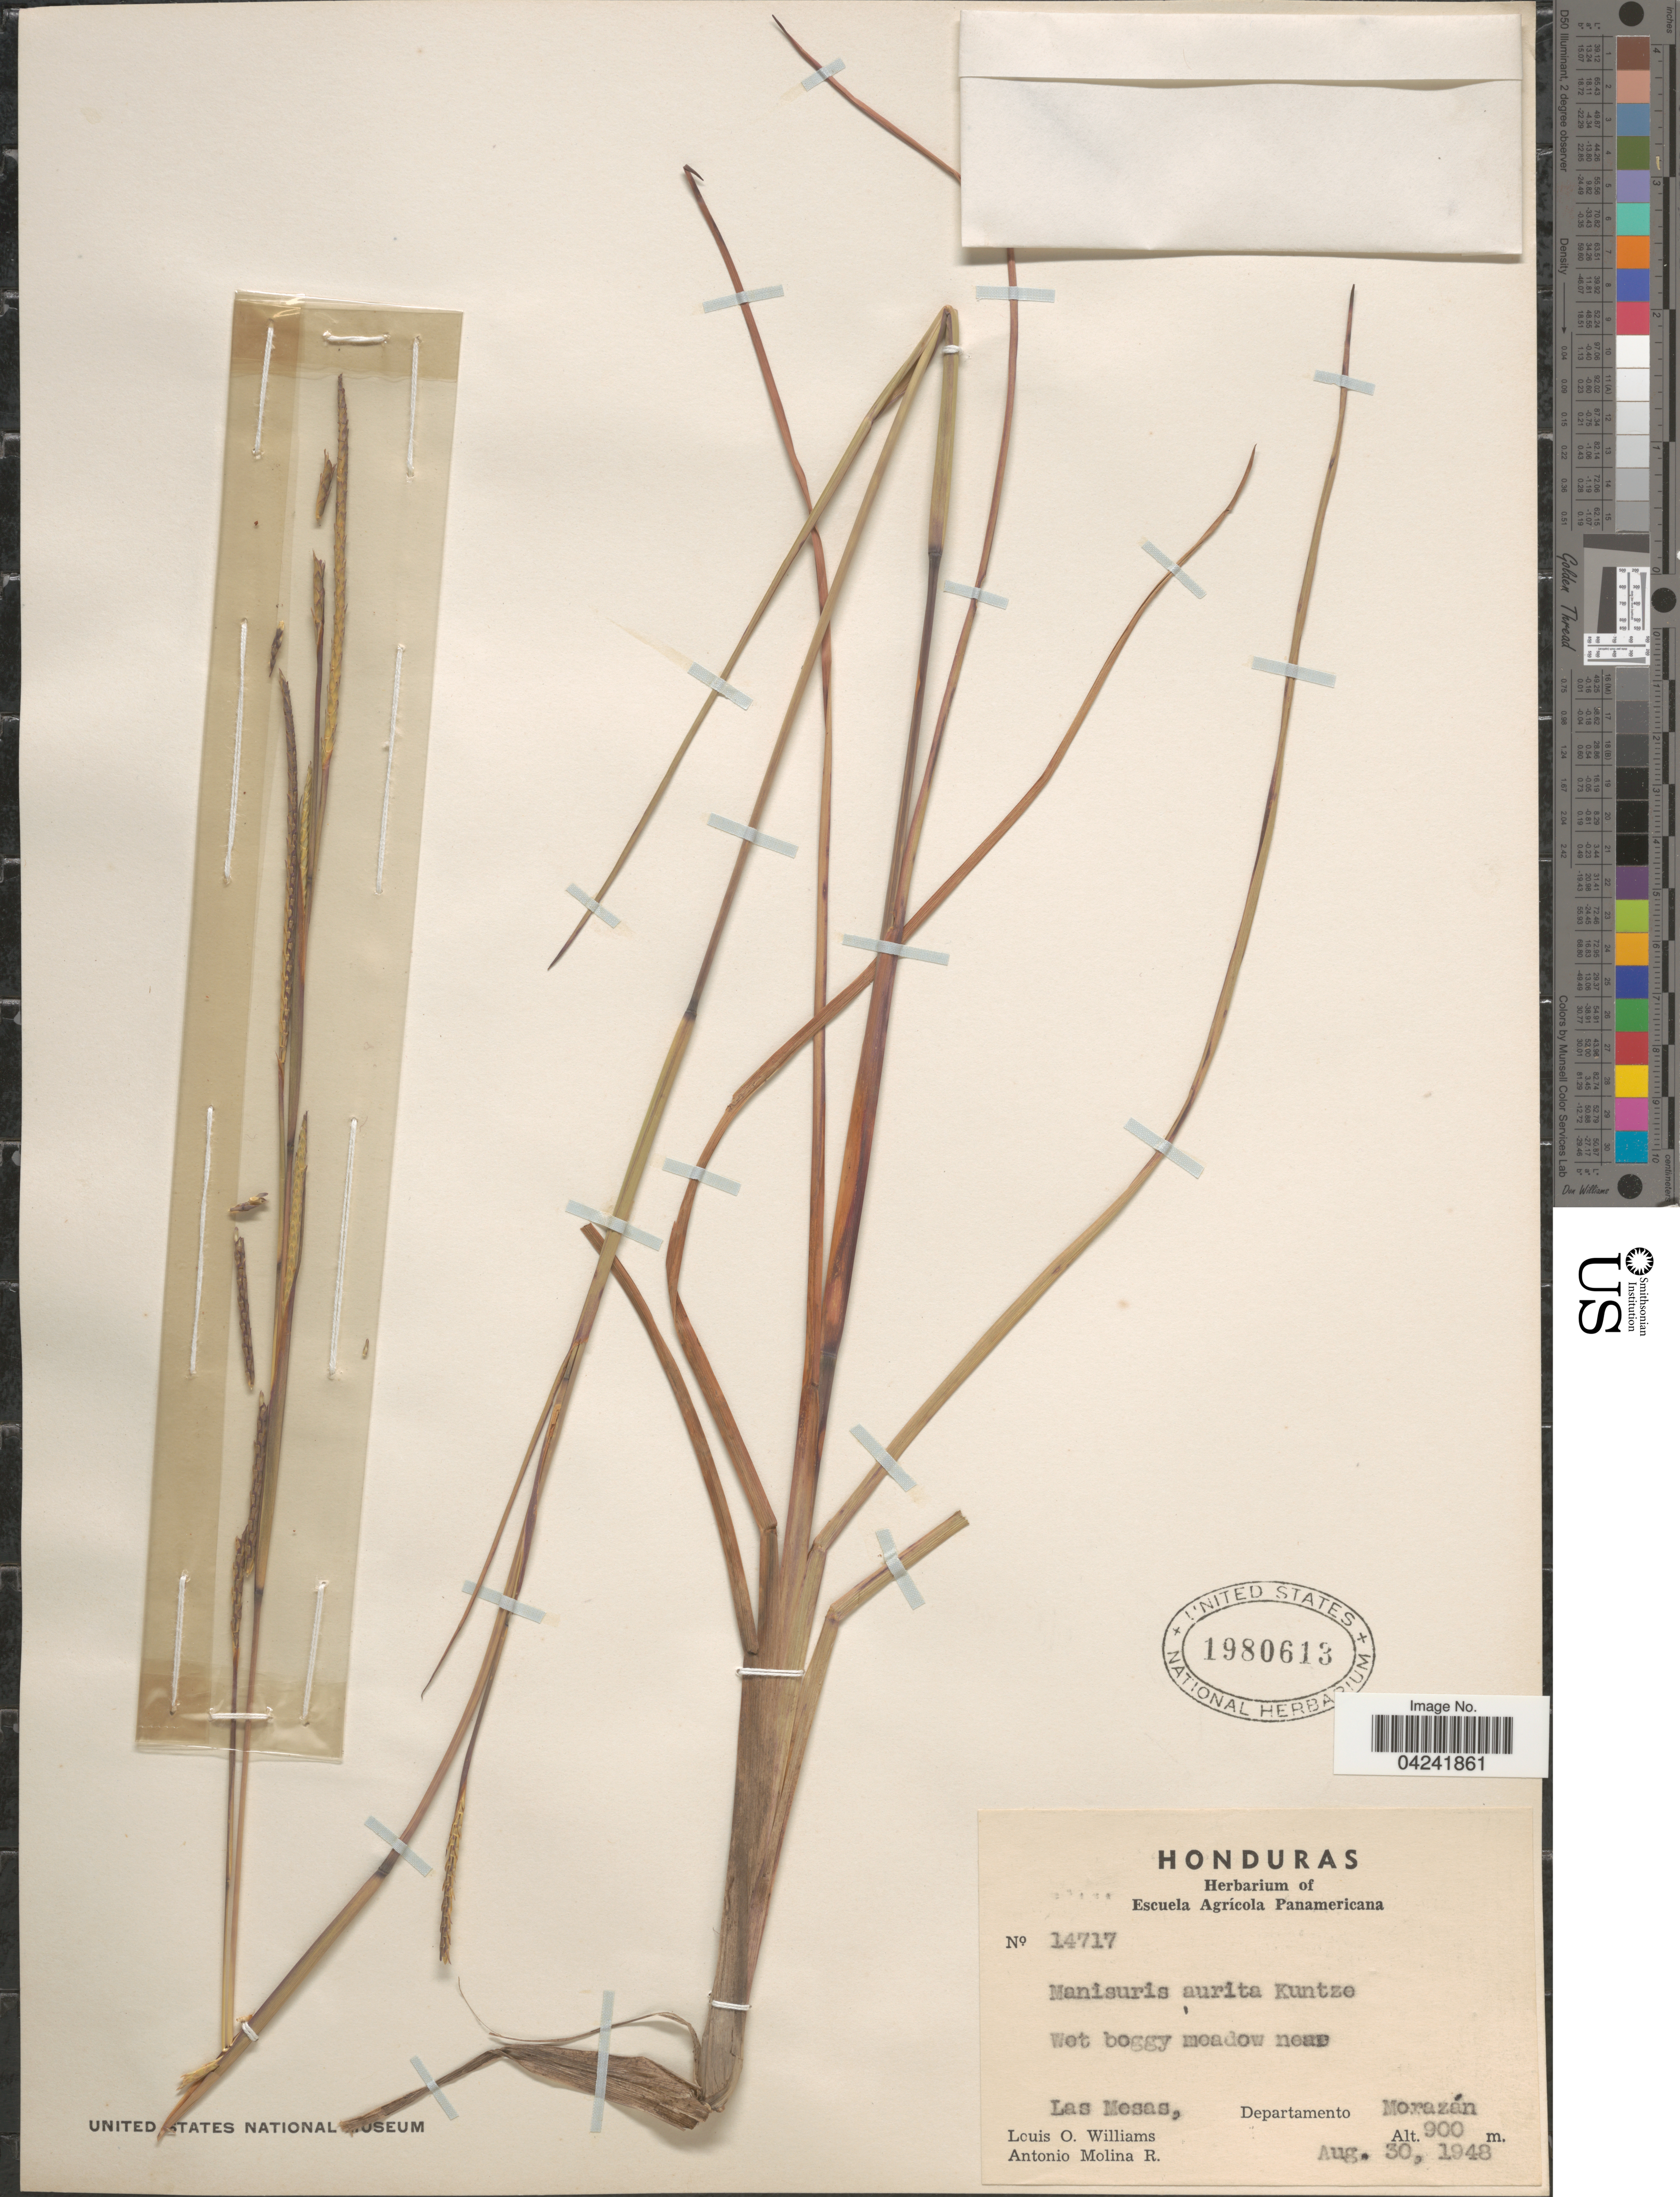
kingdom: Plantae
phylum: Tracheophyta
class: Liliopsida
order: Poales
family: Poaceae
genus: Mnesithea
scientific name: Mnesithea aurita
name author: (Steud.) de Koning & Sosef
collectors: L. O. Williams & A. Molina R.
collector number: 14717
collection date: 1948-08-30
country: Honduras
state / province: Fco. Morazán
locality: Wet boggy meadow near Las Mesas, Departamento Morazán.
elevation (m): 900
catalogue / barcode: US 1980613